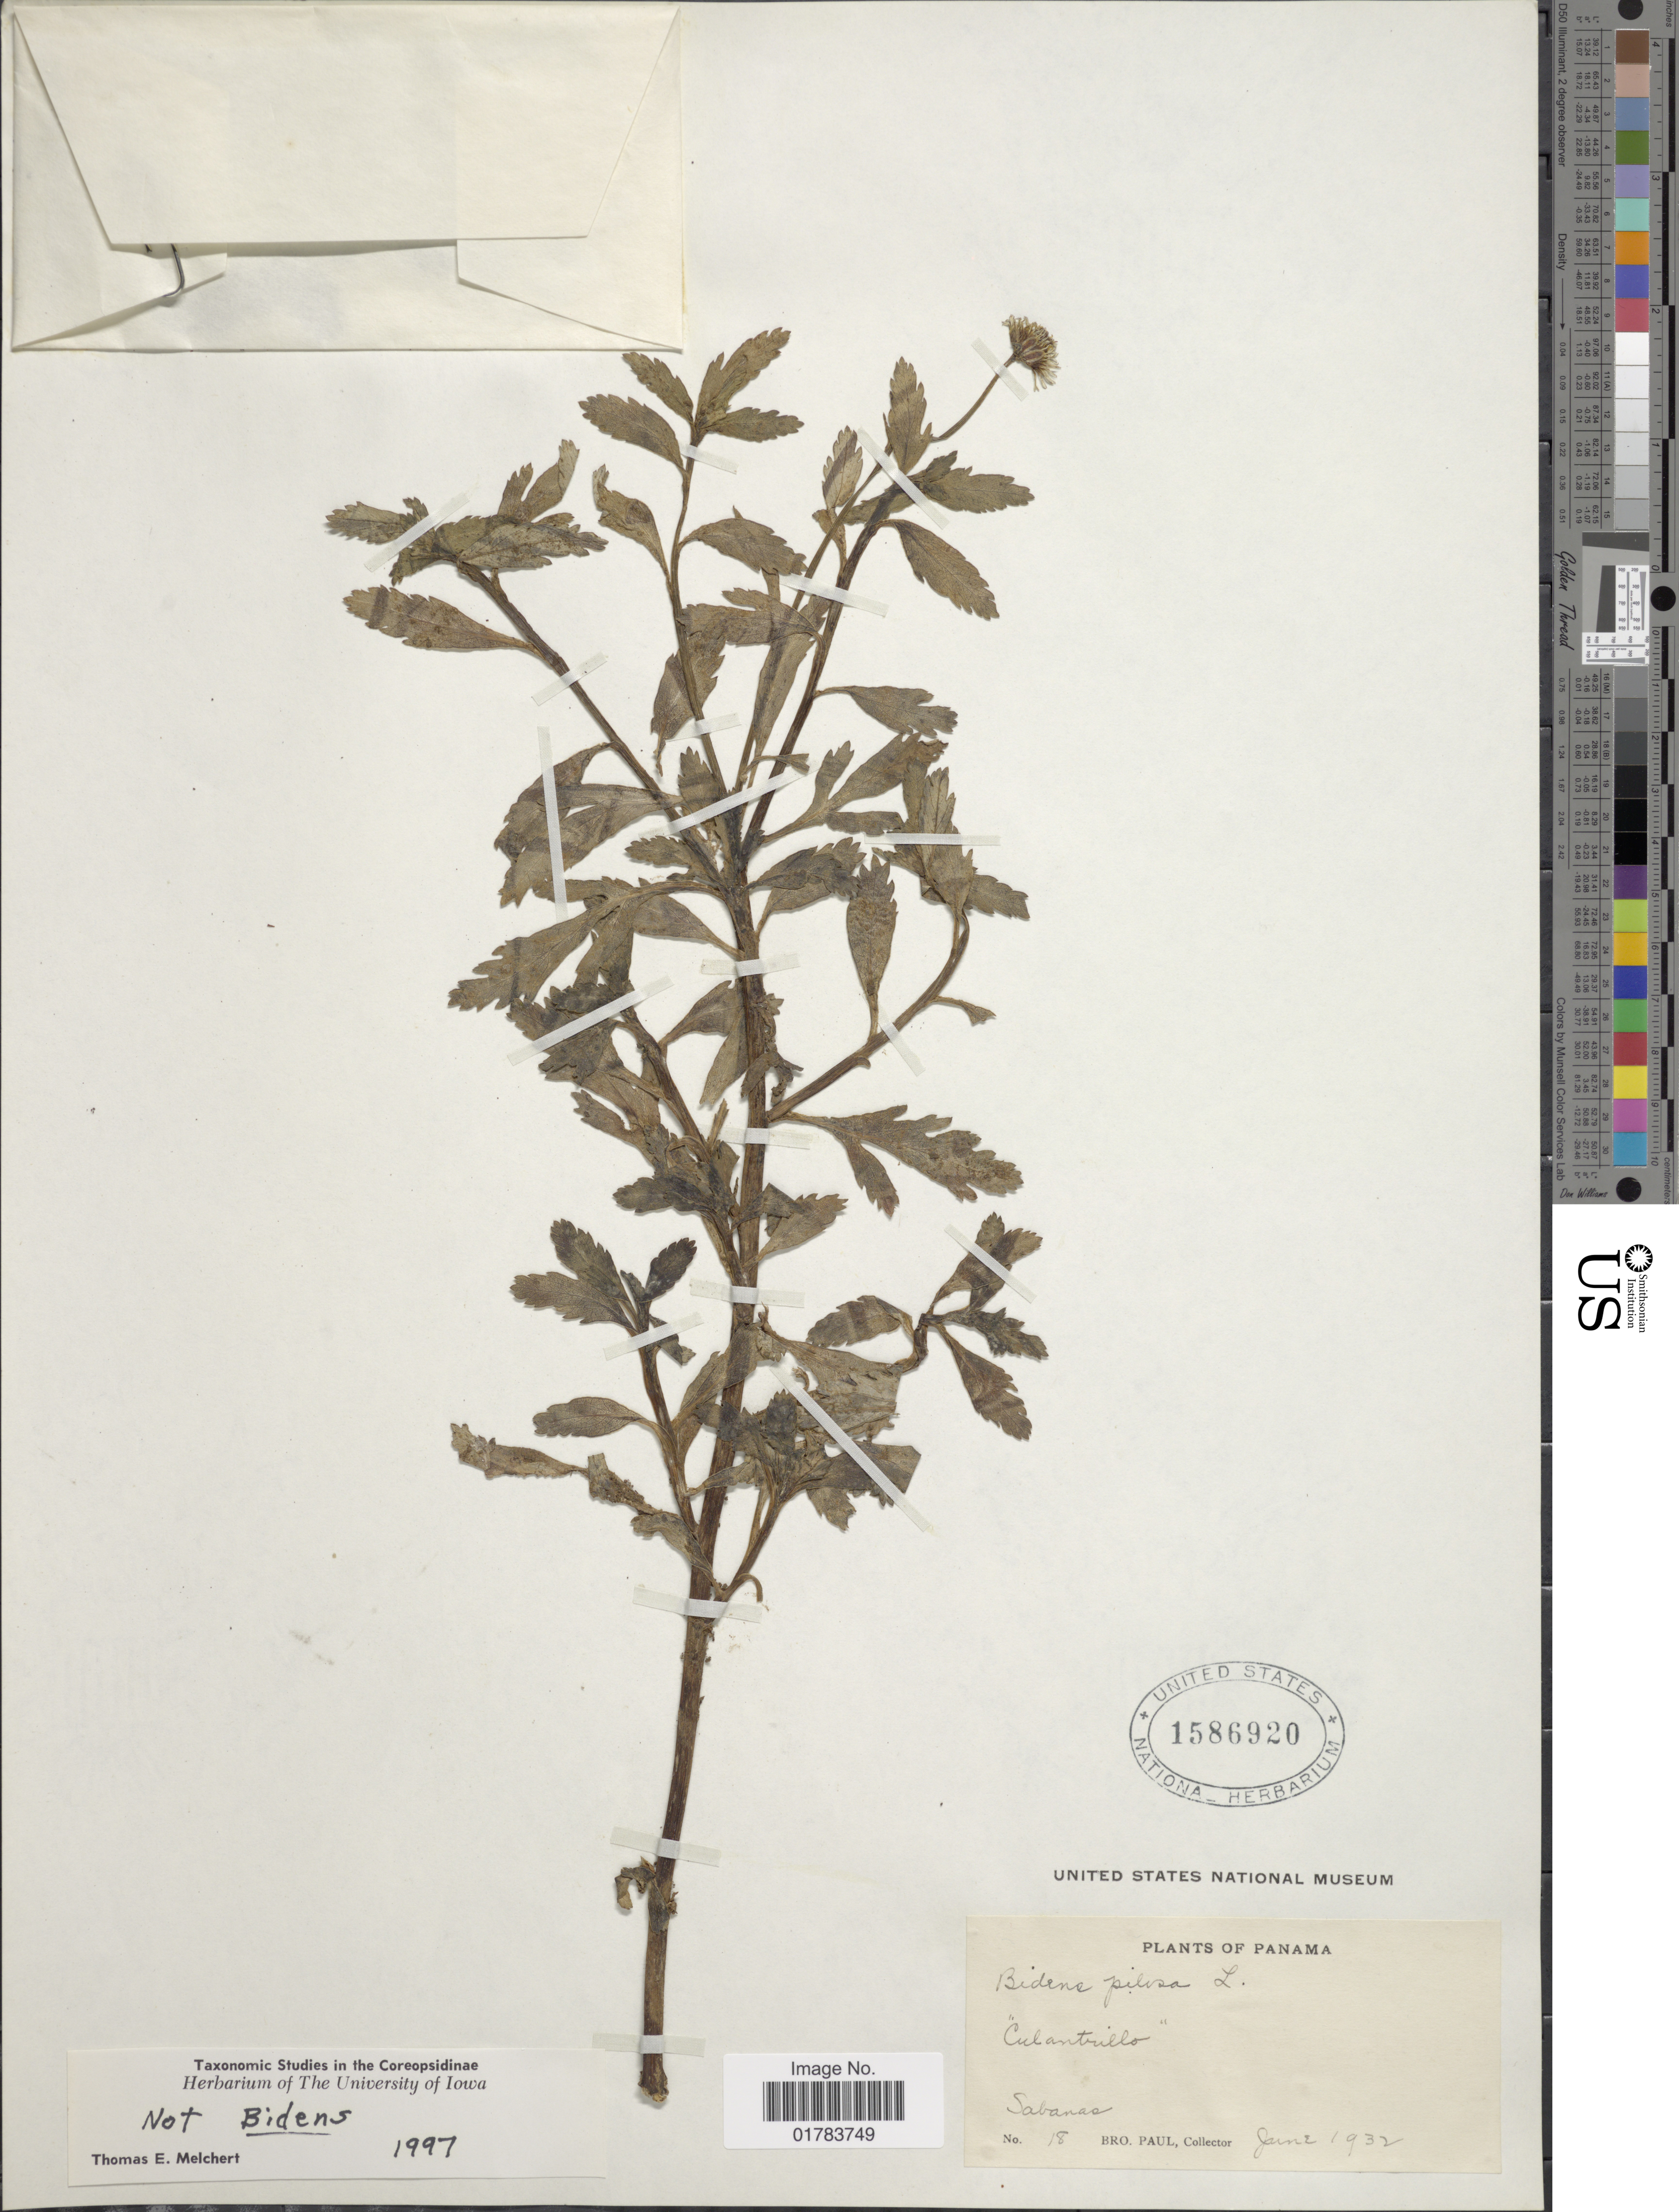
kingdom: Plantae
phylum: Tracheophyta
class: Magnoliopsida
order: Asterales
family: Asteraceae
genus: Coreopsis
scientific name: Coreopsis sp.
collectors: B. Paul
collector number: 18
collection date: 1932-01-02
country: Panama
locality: Sabanas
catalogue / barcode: US 1586920